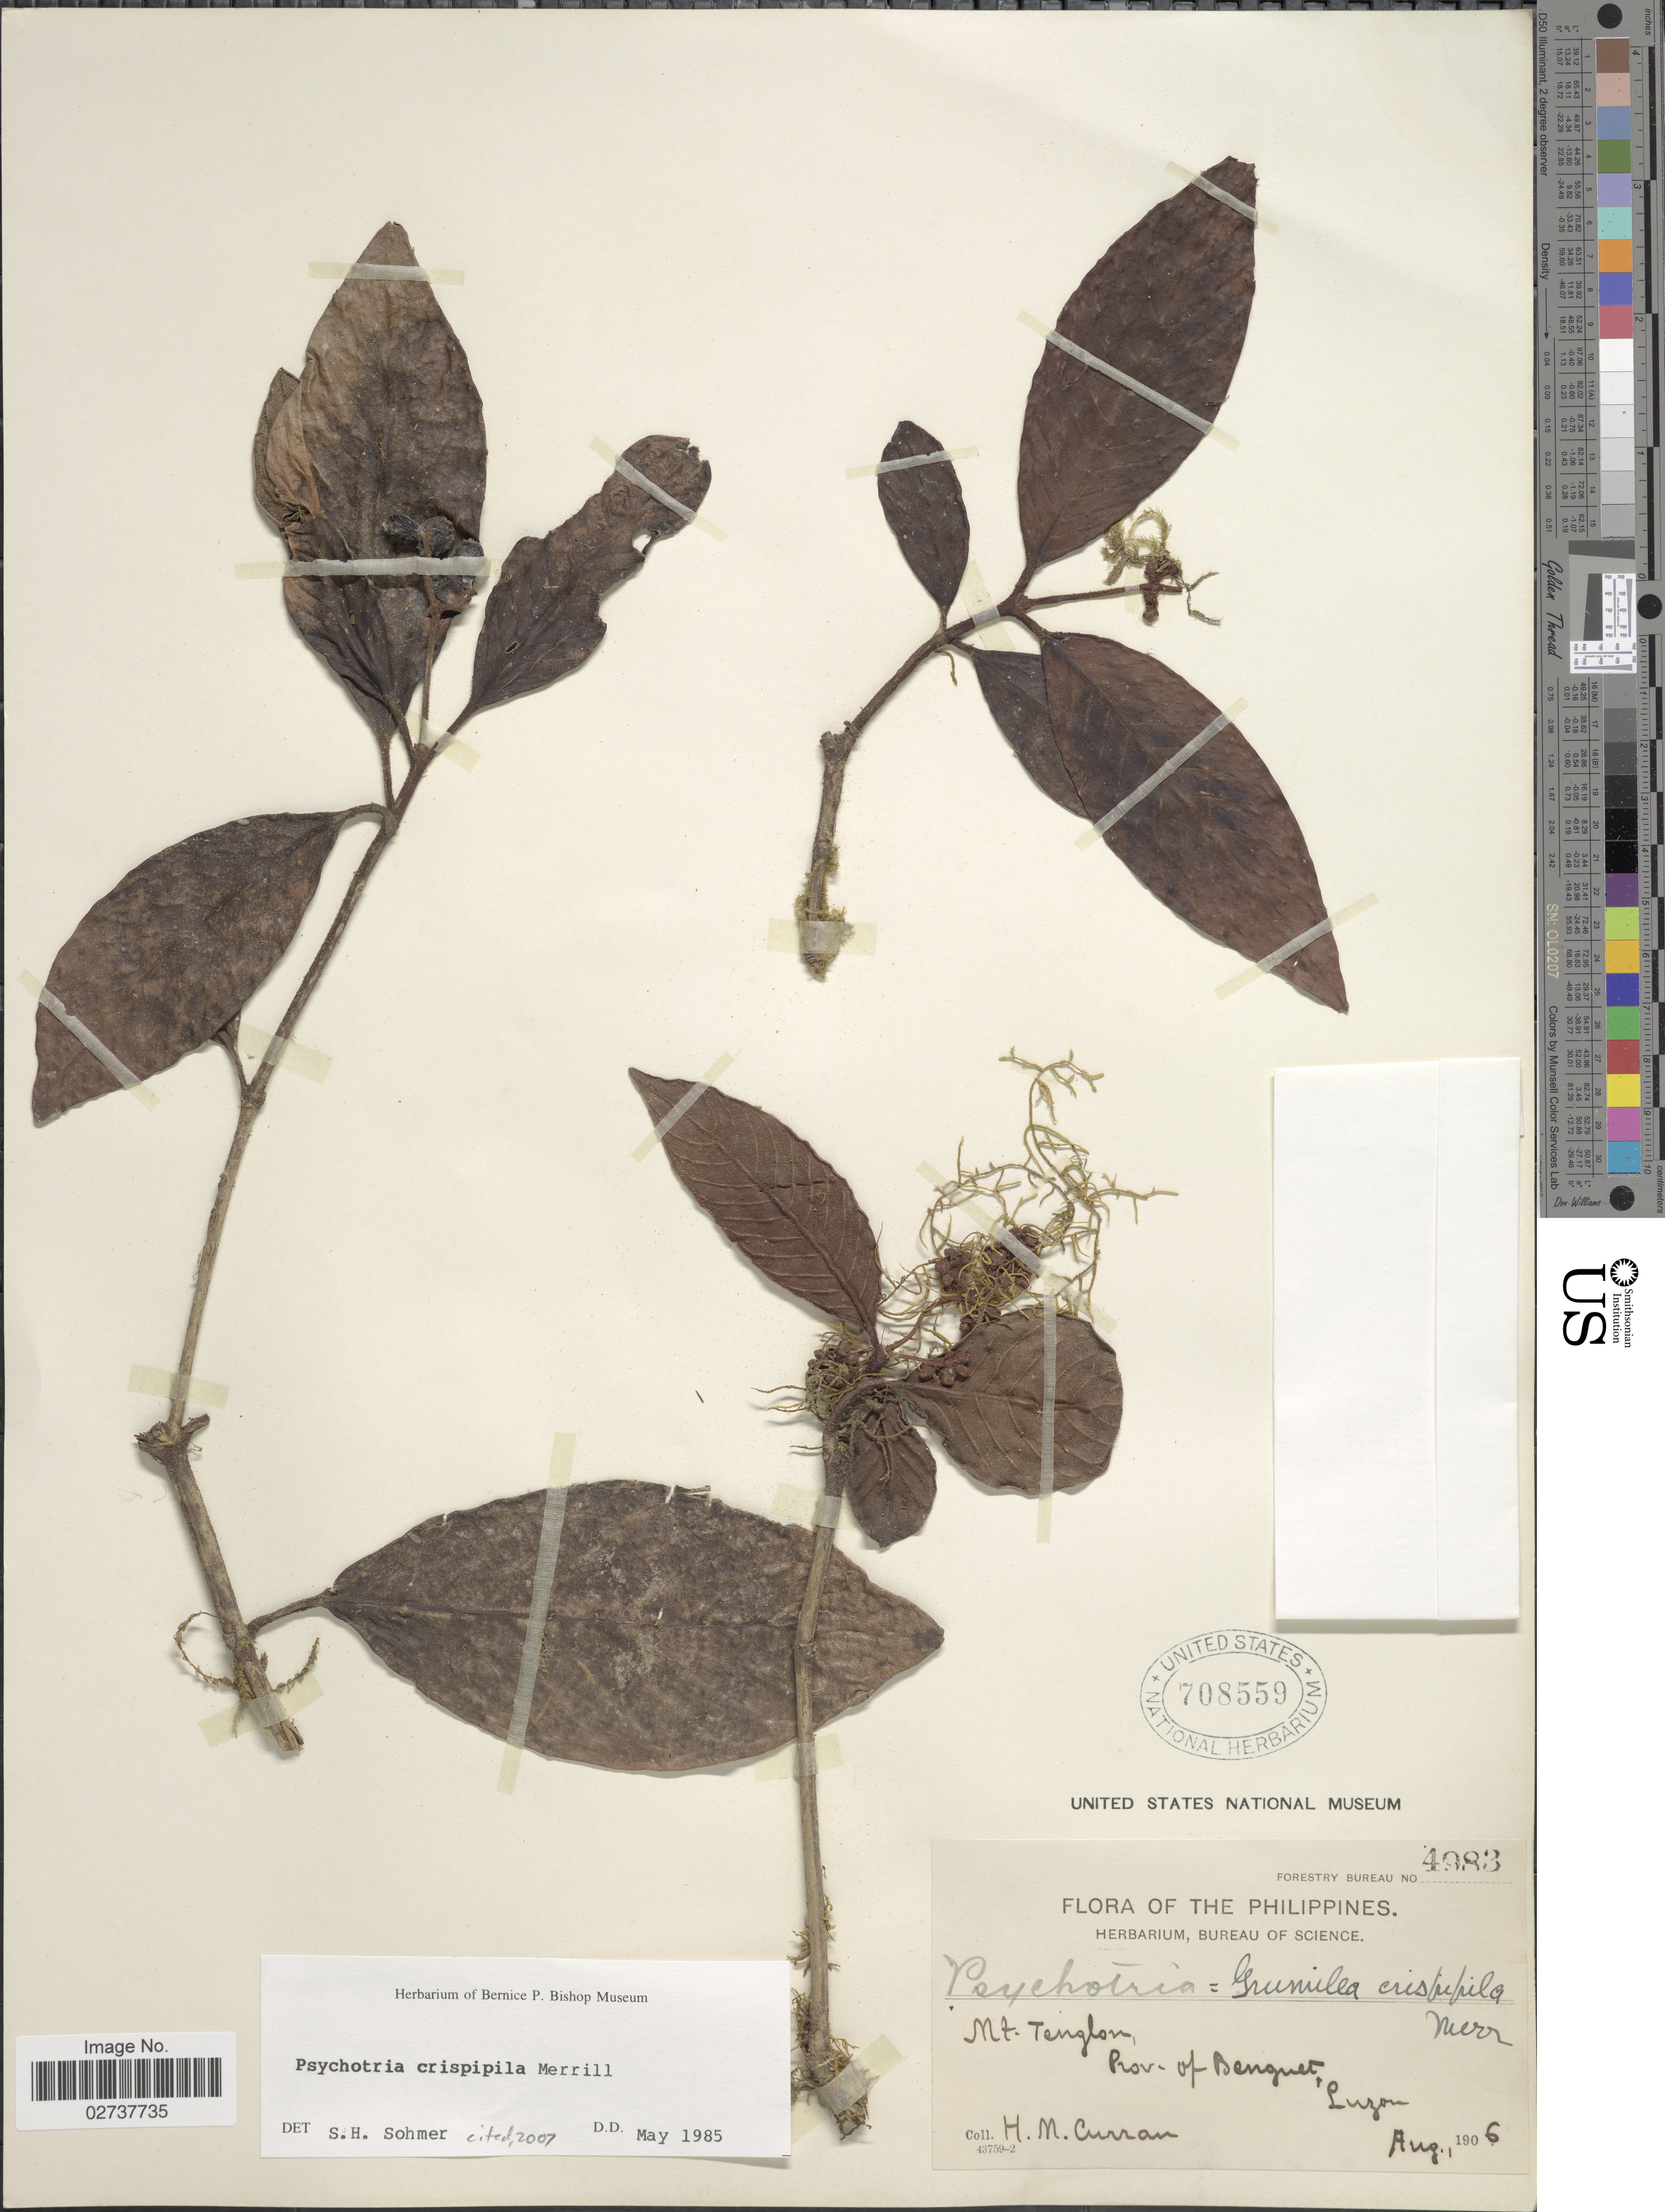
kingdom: Plantae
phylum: Tracheophyta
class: Magnoliopsida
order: Gentianales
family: Rubiaceae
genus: Psychotria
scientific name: Psychotria crispipila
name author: Merr.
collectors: H. M. Curran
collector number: Forestry Bureau 4983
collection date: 1906-08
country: Philippines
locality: Mt. Tonglon, Prov. of Benguet, Luzon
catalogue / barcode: US 708559